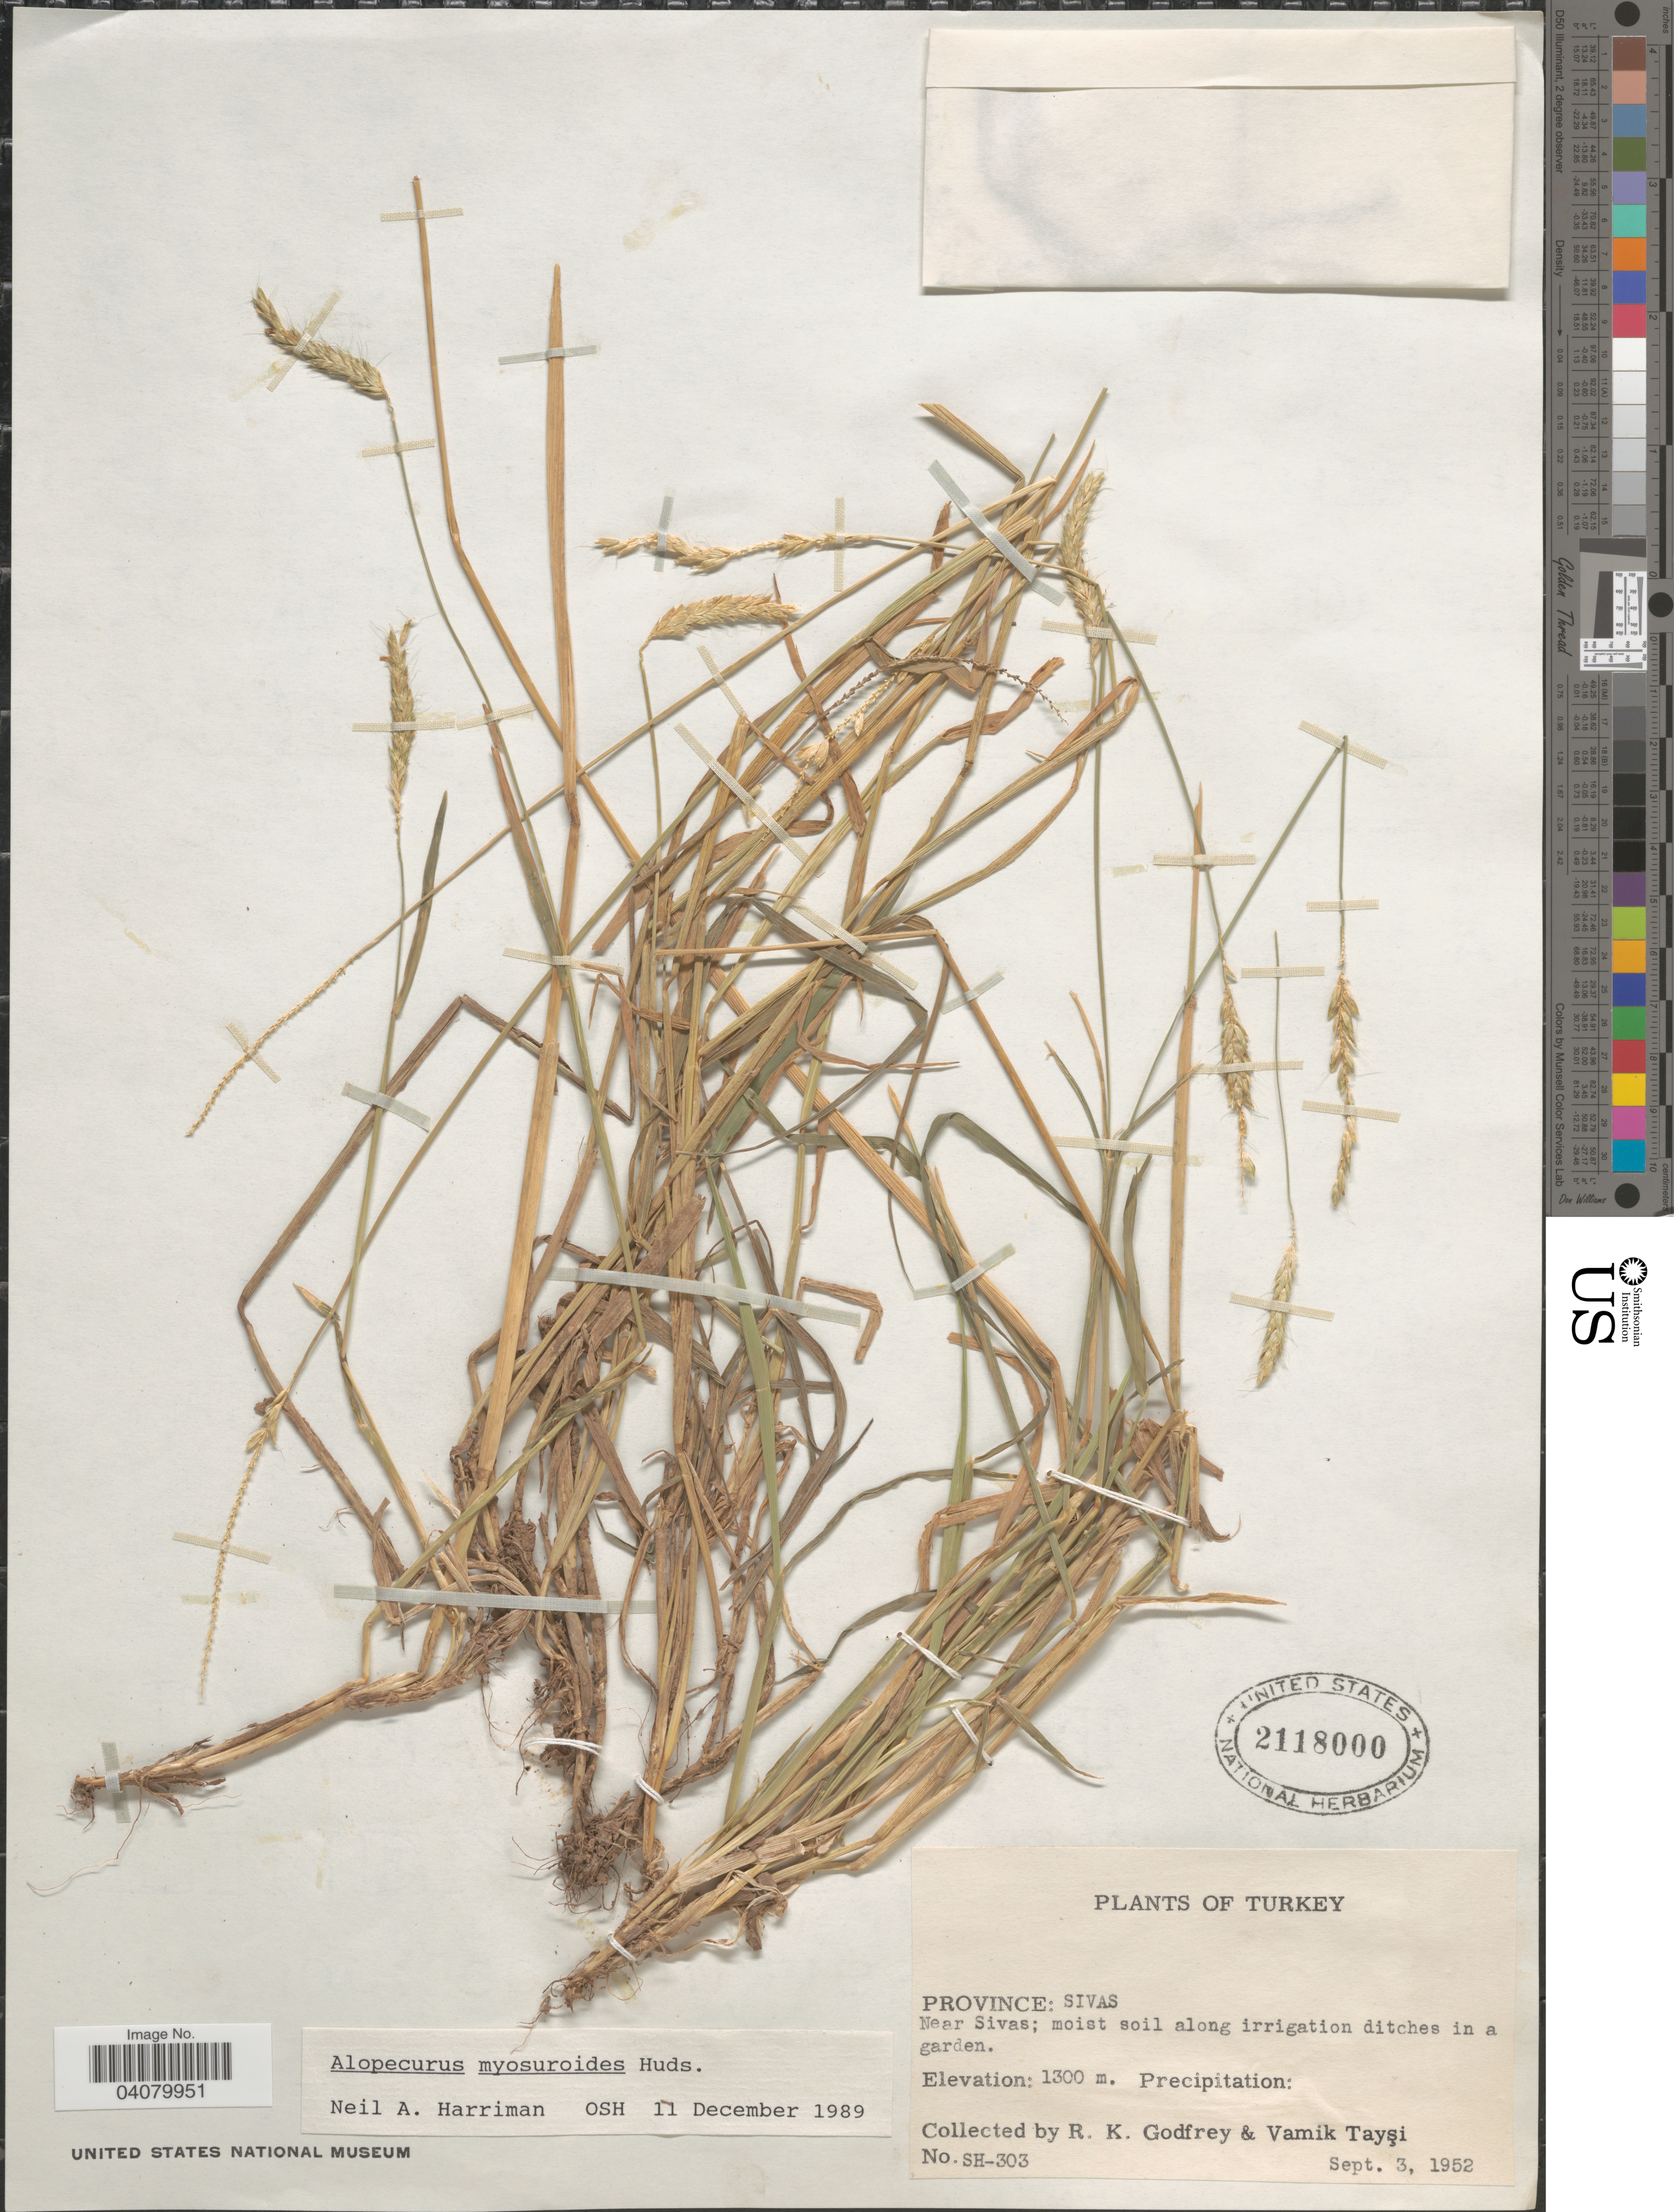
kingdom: Plantae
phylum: Tracheophyta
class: Liliopsida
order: Poales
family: Poaceae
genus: Alopecurus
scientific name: Alopecurus myosuroides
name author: Huds.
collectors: R. K. Godfrey & V. Taysi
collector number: SH-303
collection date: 1952-09-03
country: Turkey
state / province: Sivas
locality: Near Sivas: moist soil along irrigation ditches in a garden.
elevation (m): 1300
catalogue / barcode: US 2118000